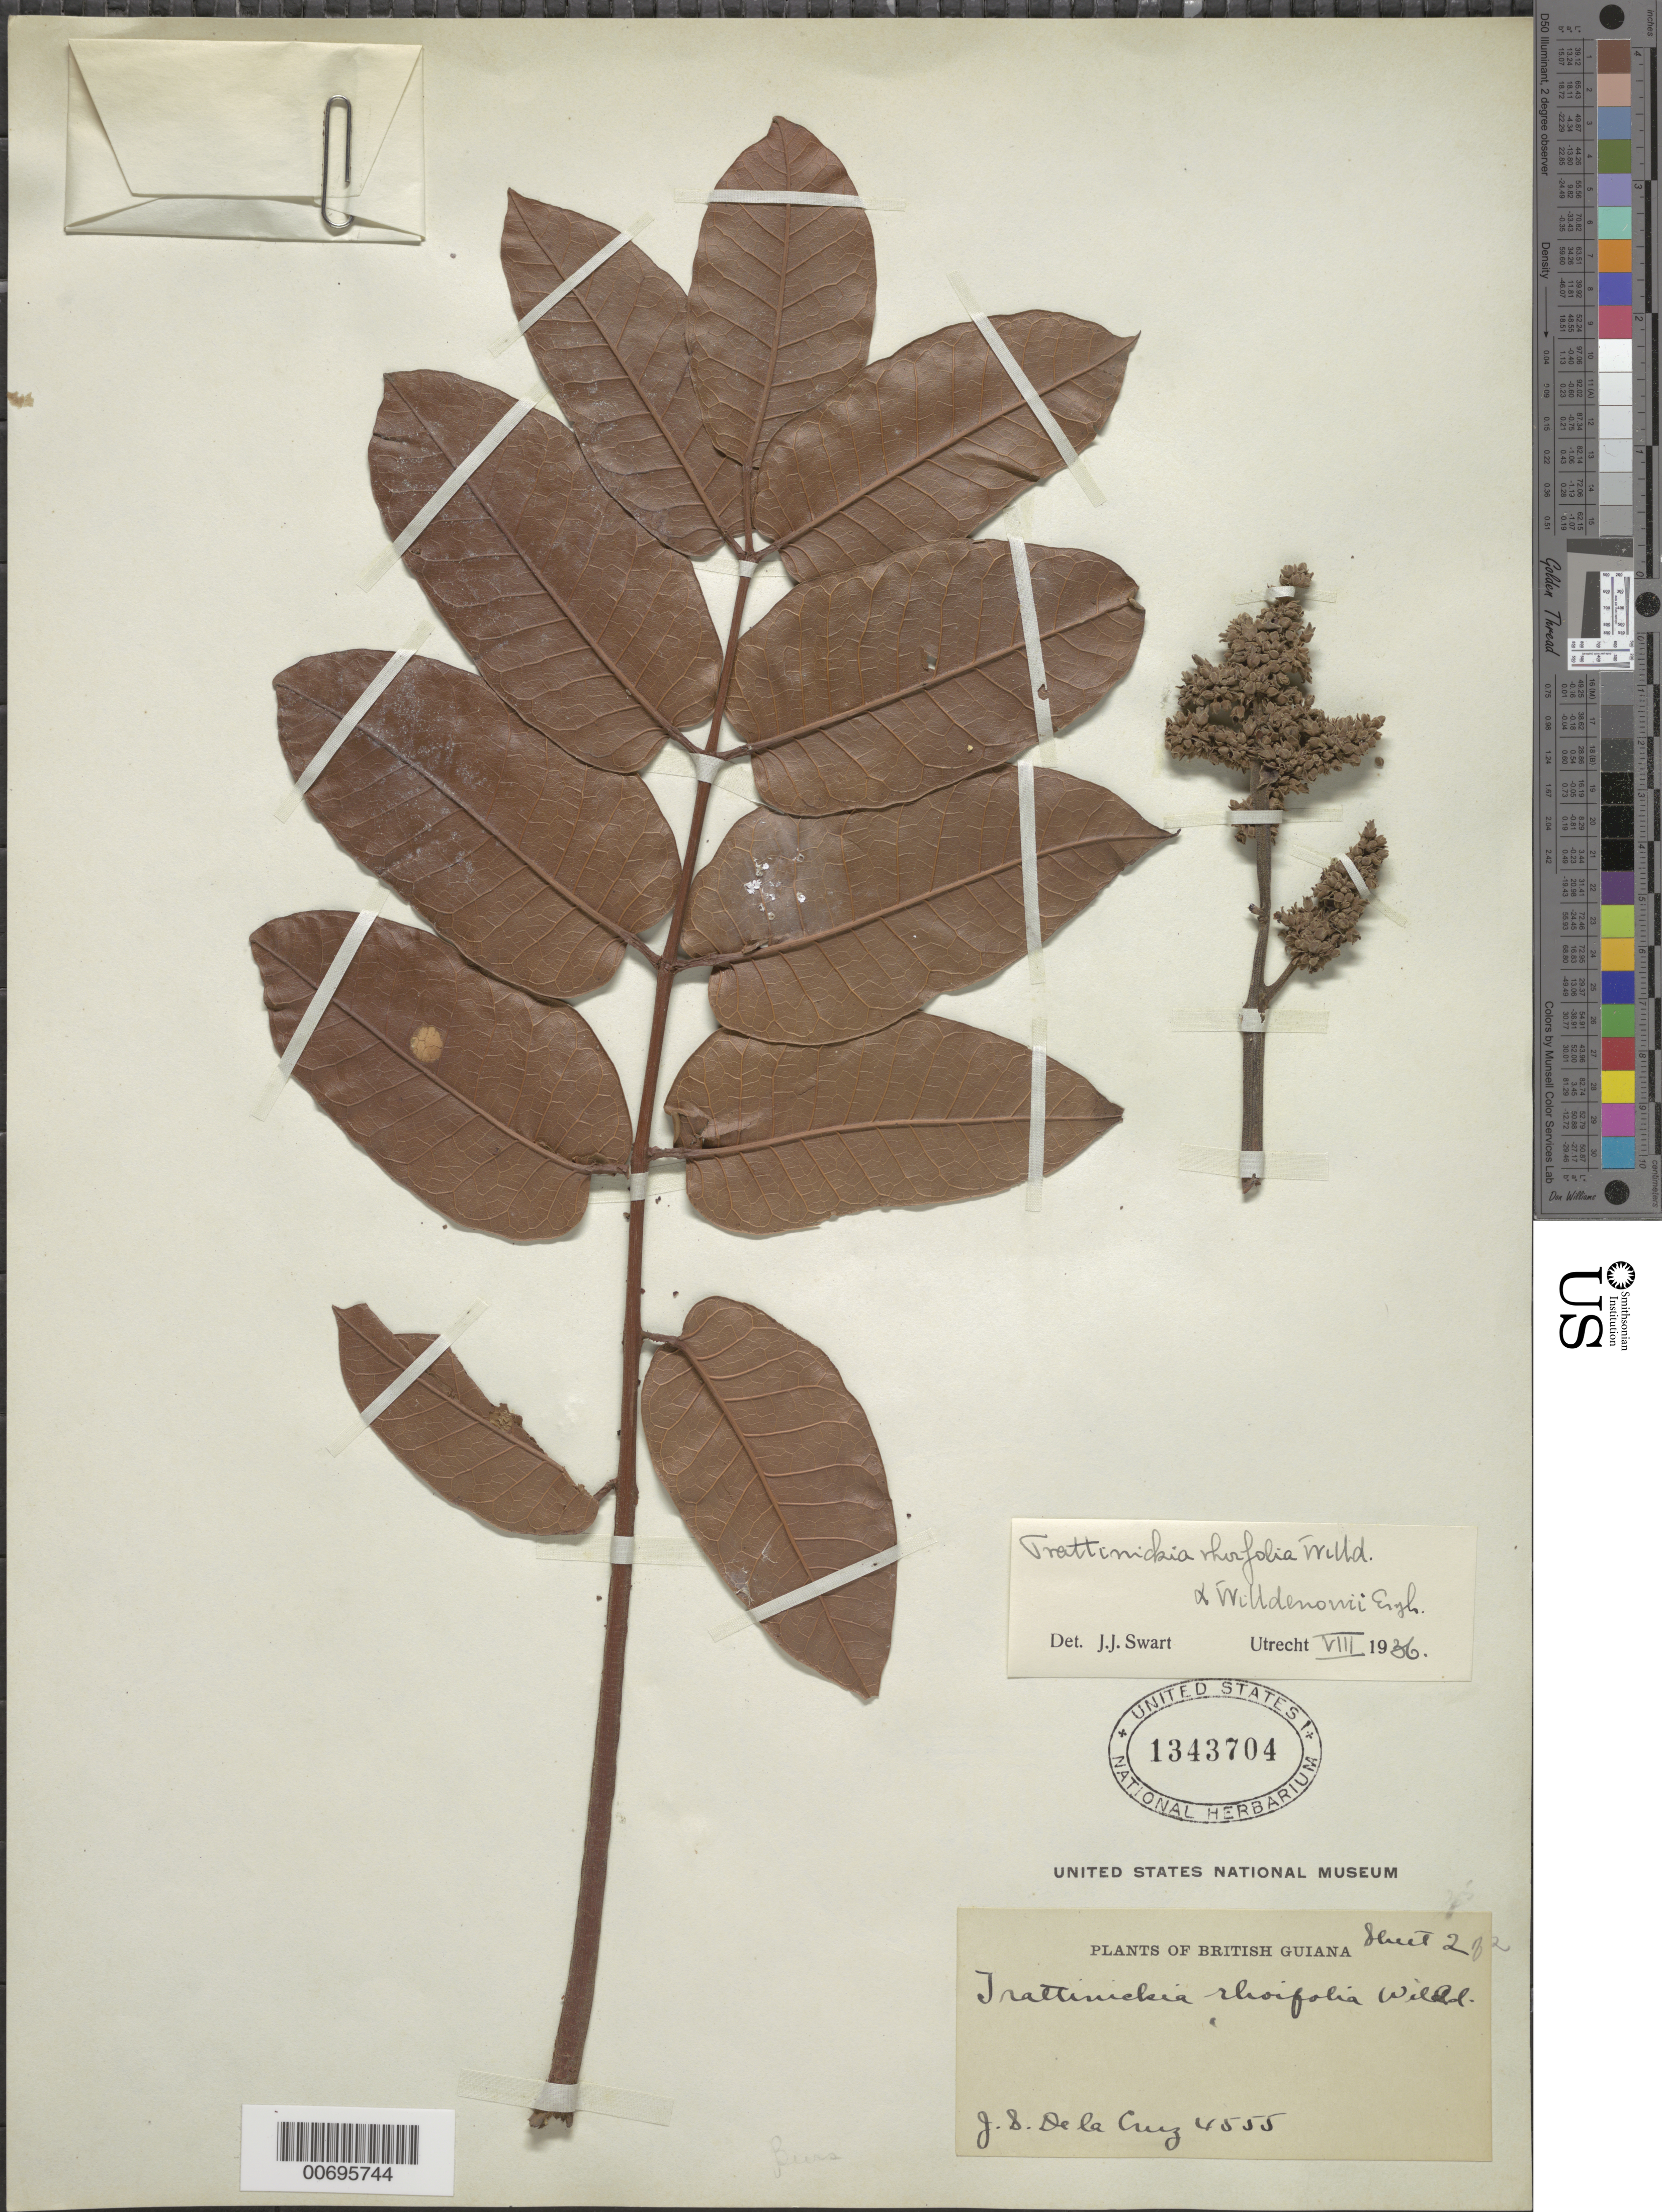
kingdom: Plantae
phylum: Tracheophyta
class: Magnoliopsida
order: Sapindales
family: Burseraceae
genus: Trattinnickia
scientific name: Trattinnickia rhoifolia var. willdenowii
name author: Engl.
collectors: J. S. de la Cruz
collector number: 4555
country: Guyana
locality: British Guiana.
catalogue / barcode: US 1343704